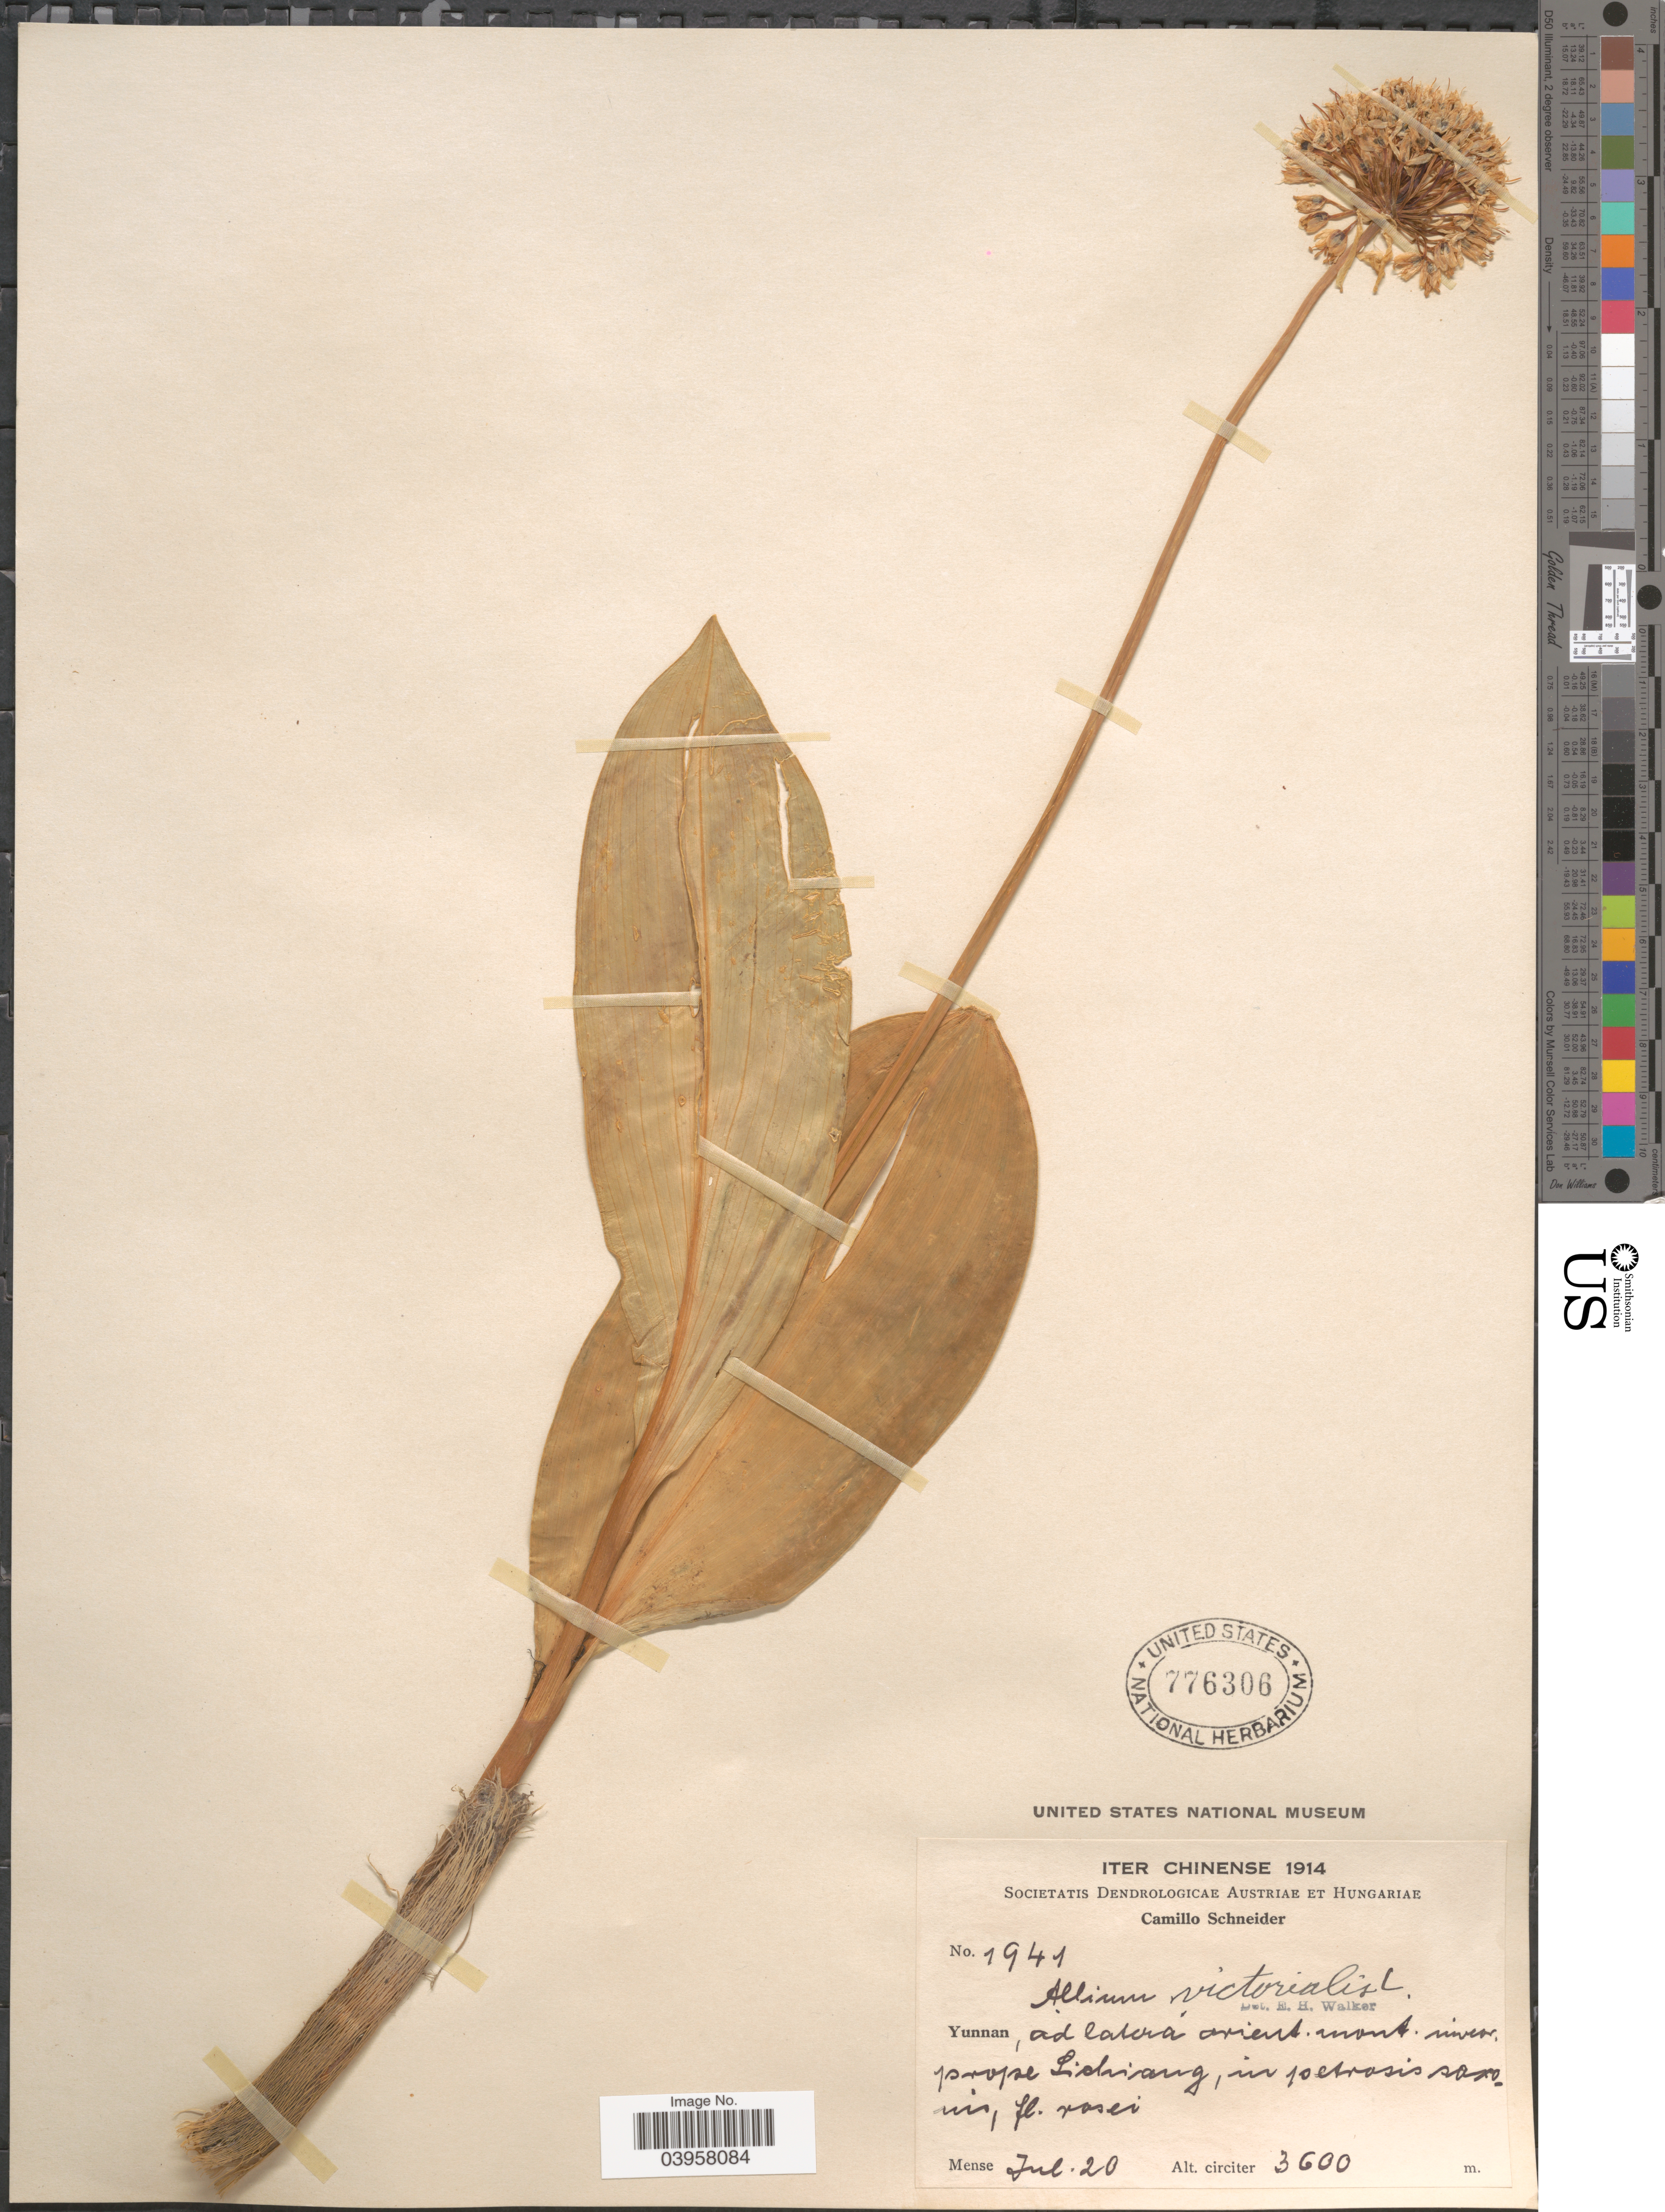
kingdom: Plantae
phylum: Tracheophyta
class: Liliopsida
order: Asparagales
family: Amaryllidaceae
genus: Allium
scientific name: Allium victorialis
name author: L.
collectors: C. K. Schneider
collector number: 1941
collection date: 1914-07-20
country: China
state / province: Yunnan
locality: Iter Chinense. Ad laterá orient. mont. niveor. prope Lichiang, in petrosis saxosis.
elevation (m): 3600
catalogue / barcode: US 776306